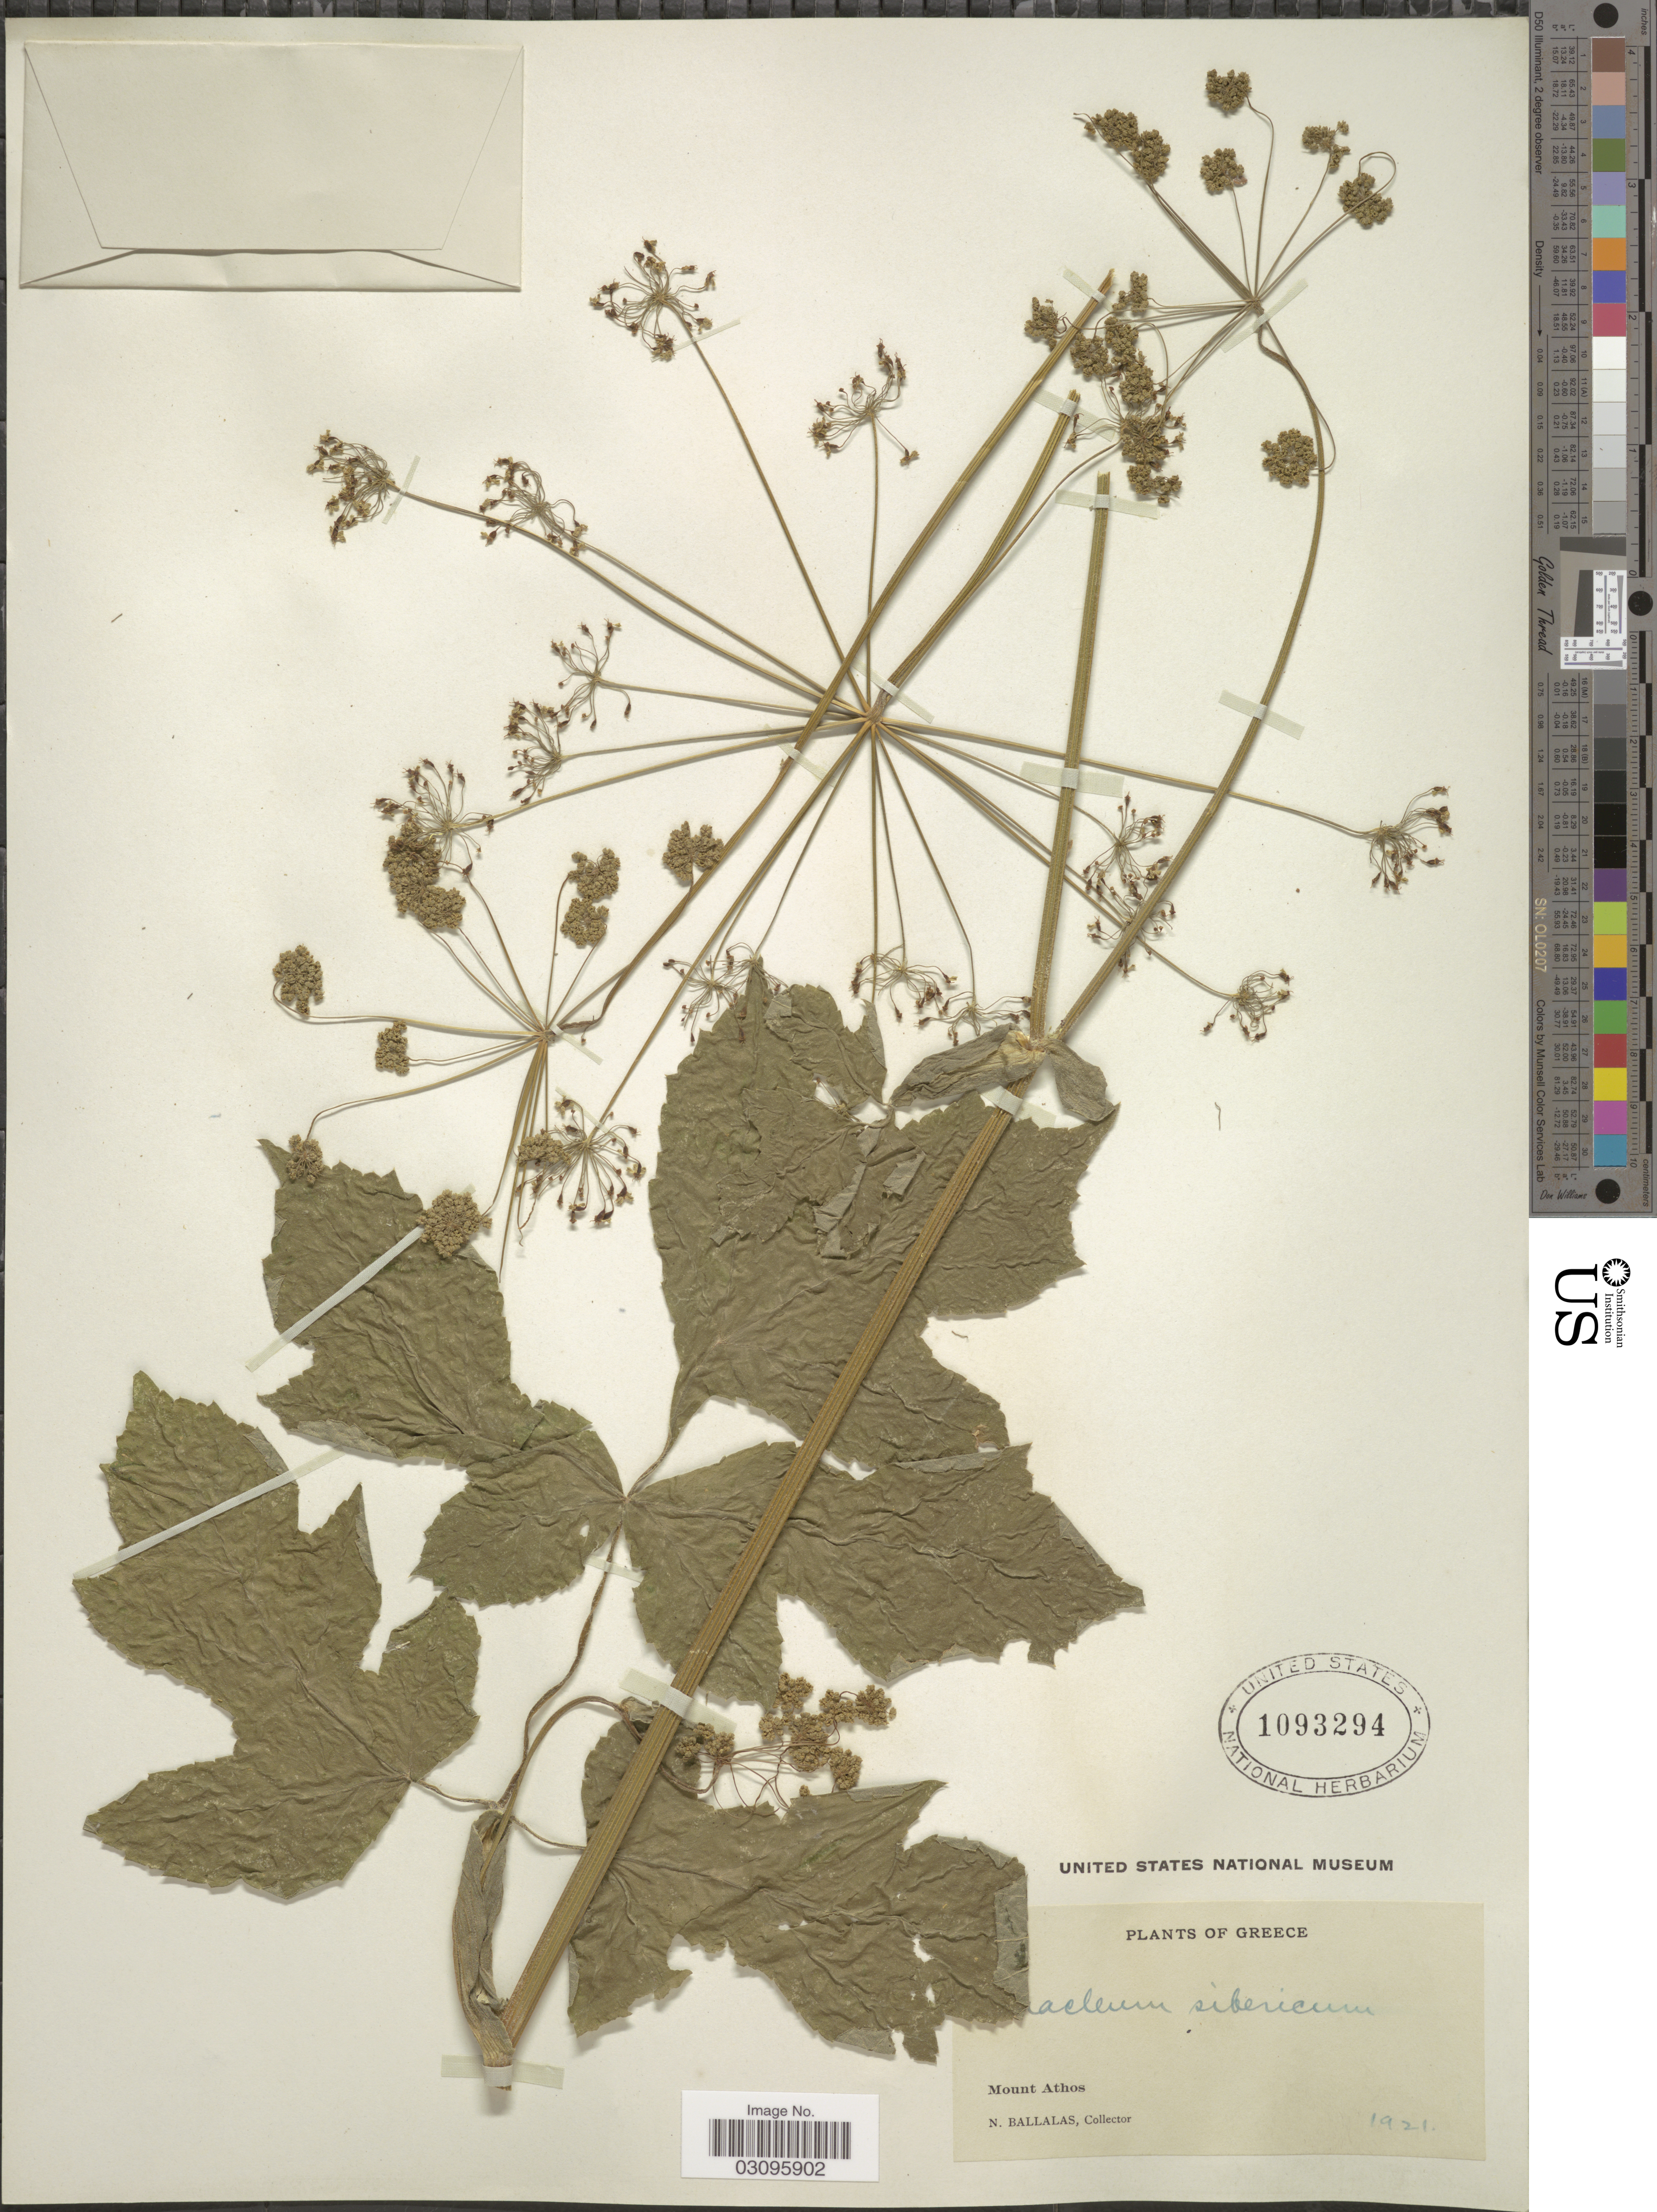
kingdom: Plantae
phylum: Tracheophyta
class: Magnoliopsida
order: Apiales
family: Apiaceae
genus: Heracleum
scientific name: Heracleum sibiricum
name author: L.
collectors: N. Ballalas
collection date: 1921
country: Greece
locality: Mount Athos.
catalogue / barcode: US 1093294